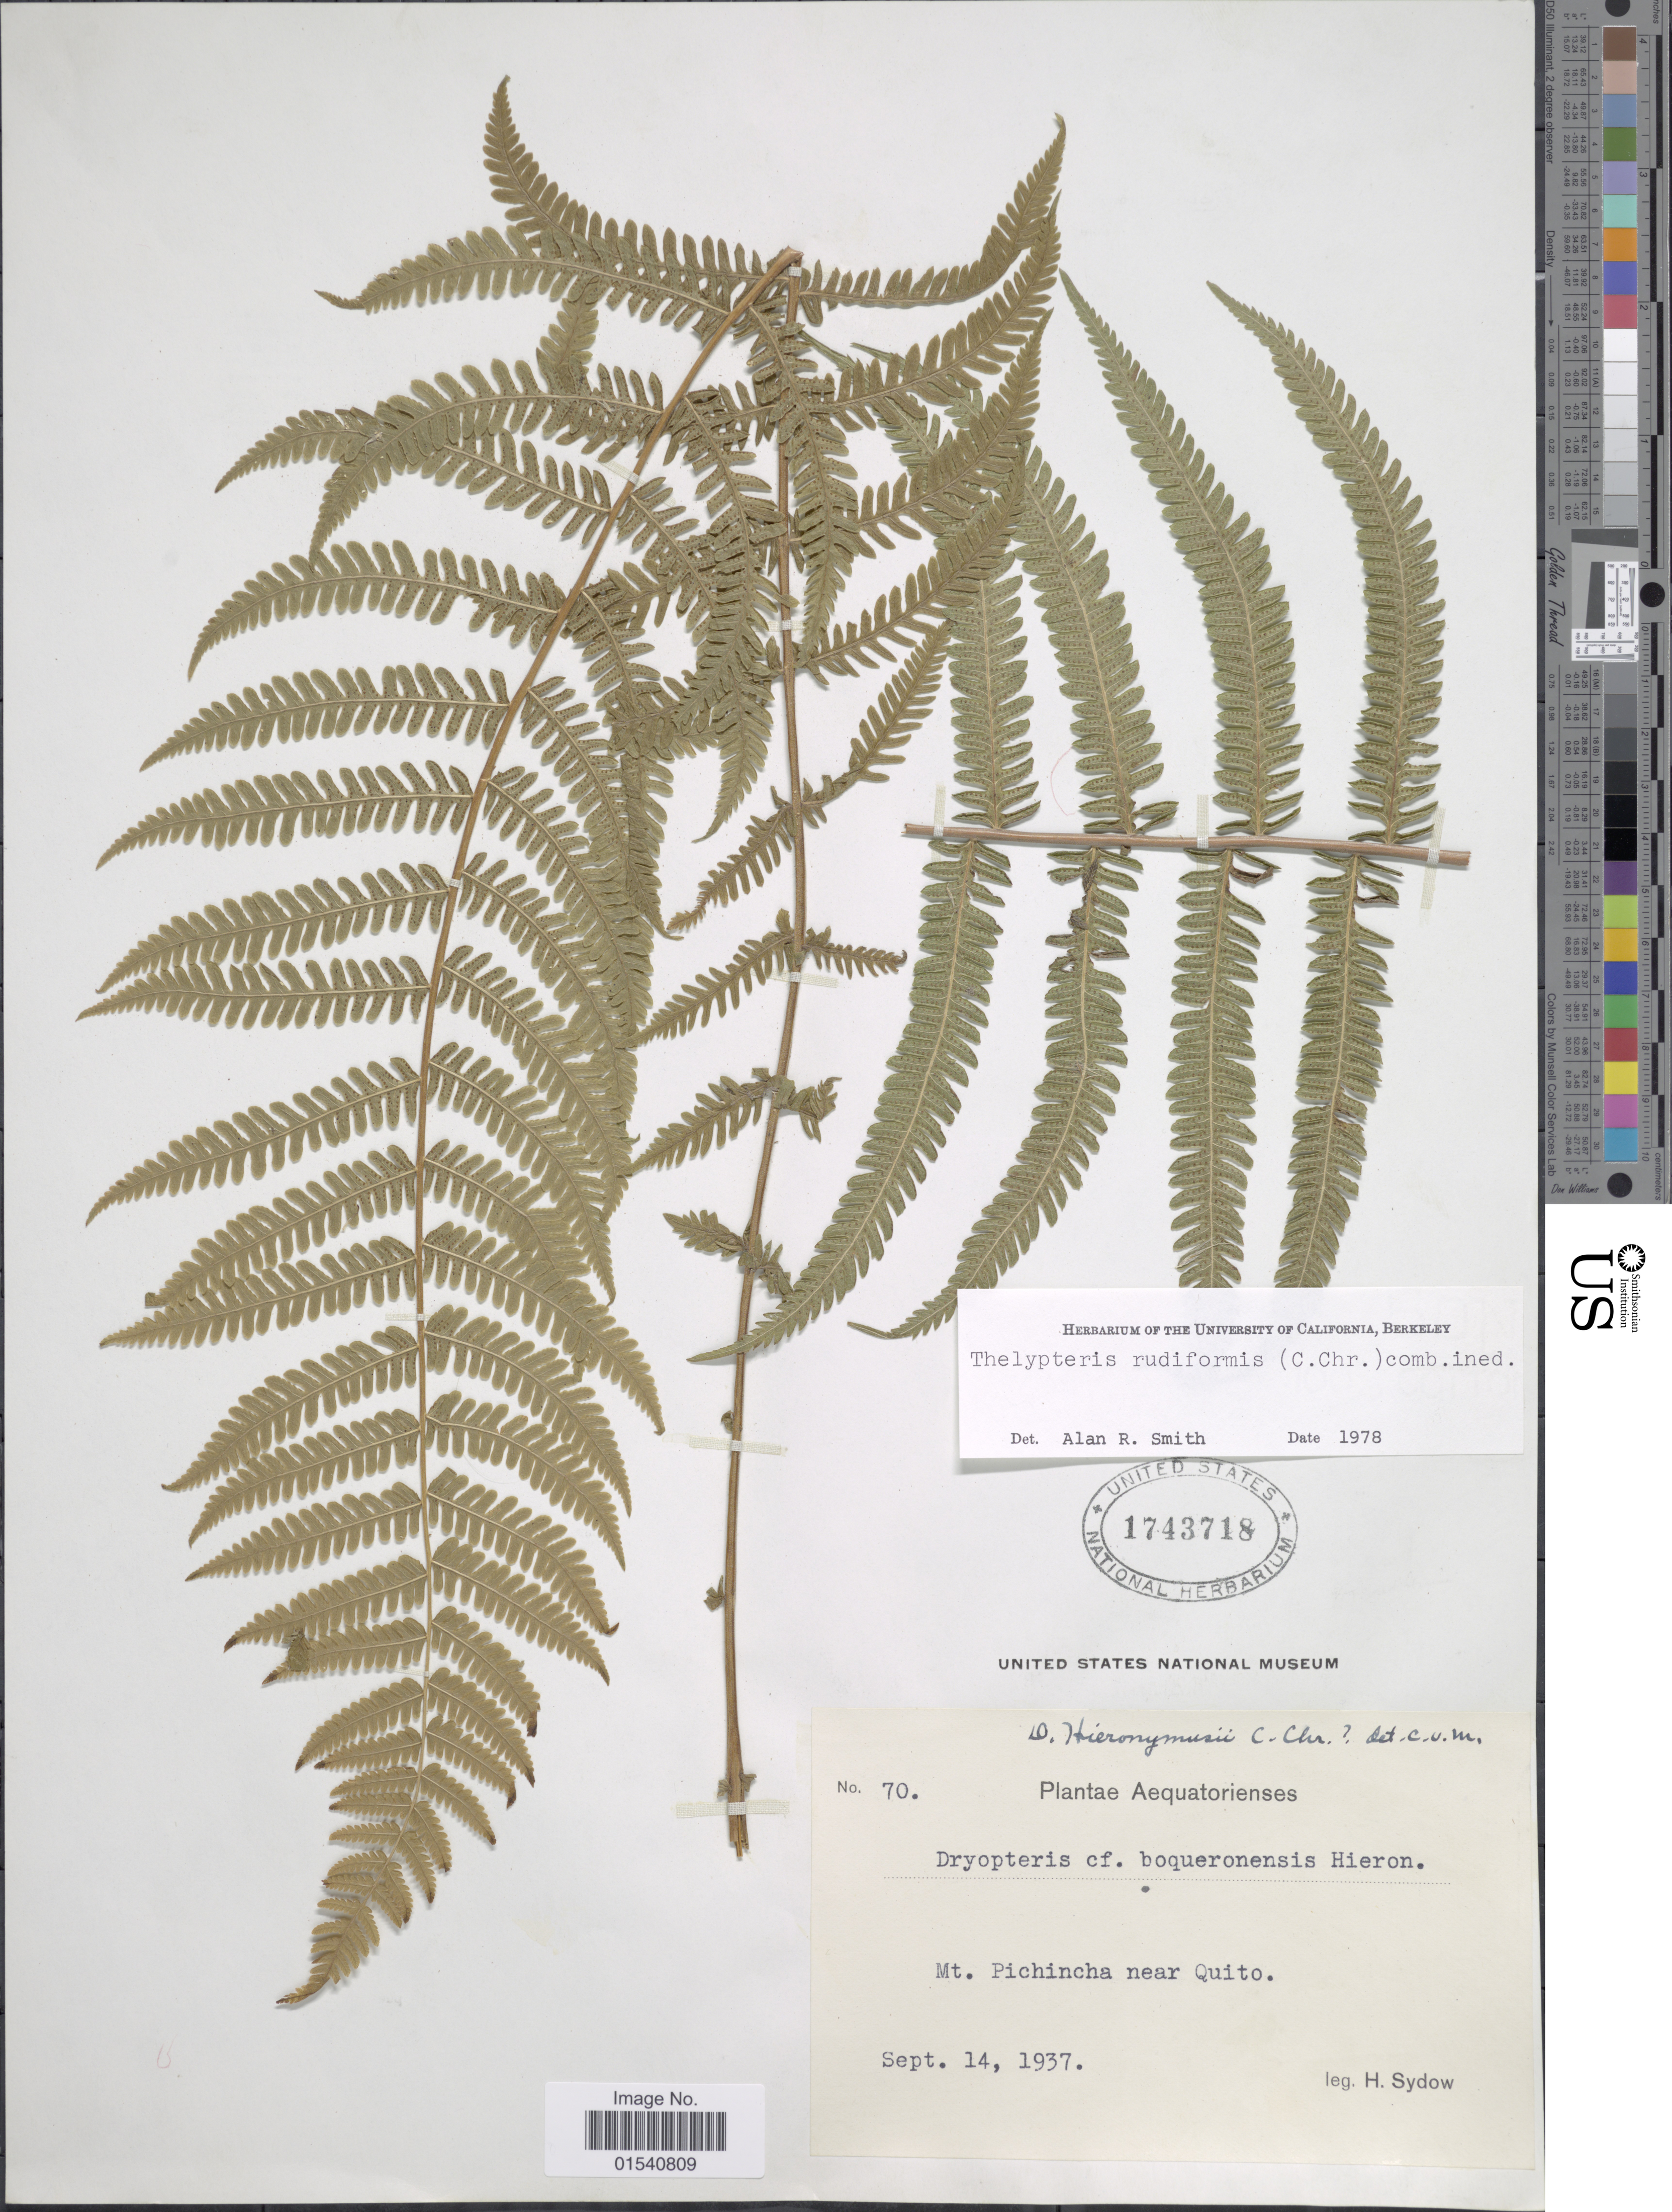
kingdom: Plantae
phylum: Tracheophyta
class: Polypodiopsida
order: Polypodiales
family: Thelypteridaceae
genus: Amauropelta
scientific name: Amauropelta rudiformis (C. Chr.) comb. nov., ined 2015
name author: (C. Chr.)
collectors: H. Sydow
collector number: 70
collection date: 1937-09-14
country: Ecuador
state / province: Pichincha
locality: Mt Pichincha near Quito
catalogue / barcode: US 1743718